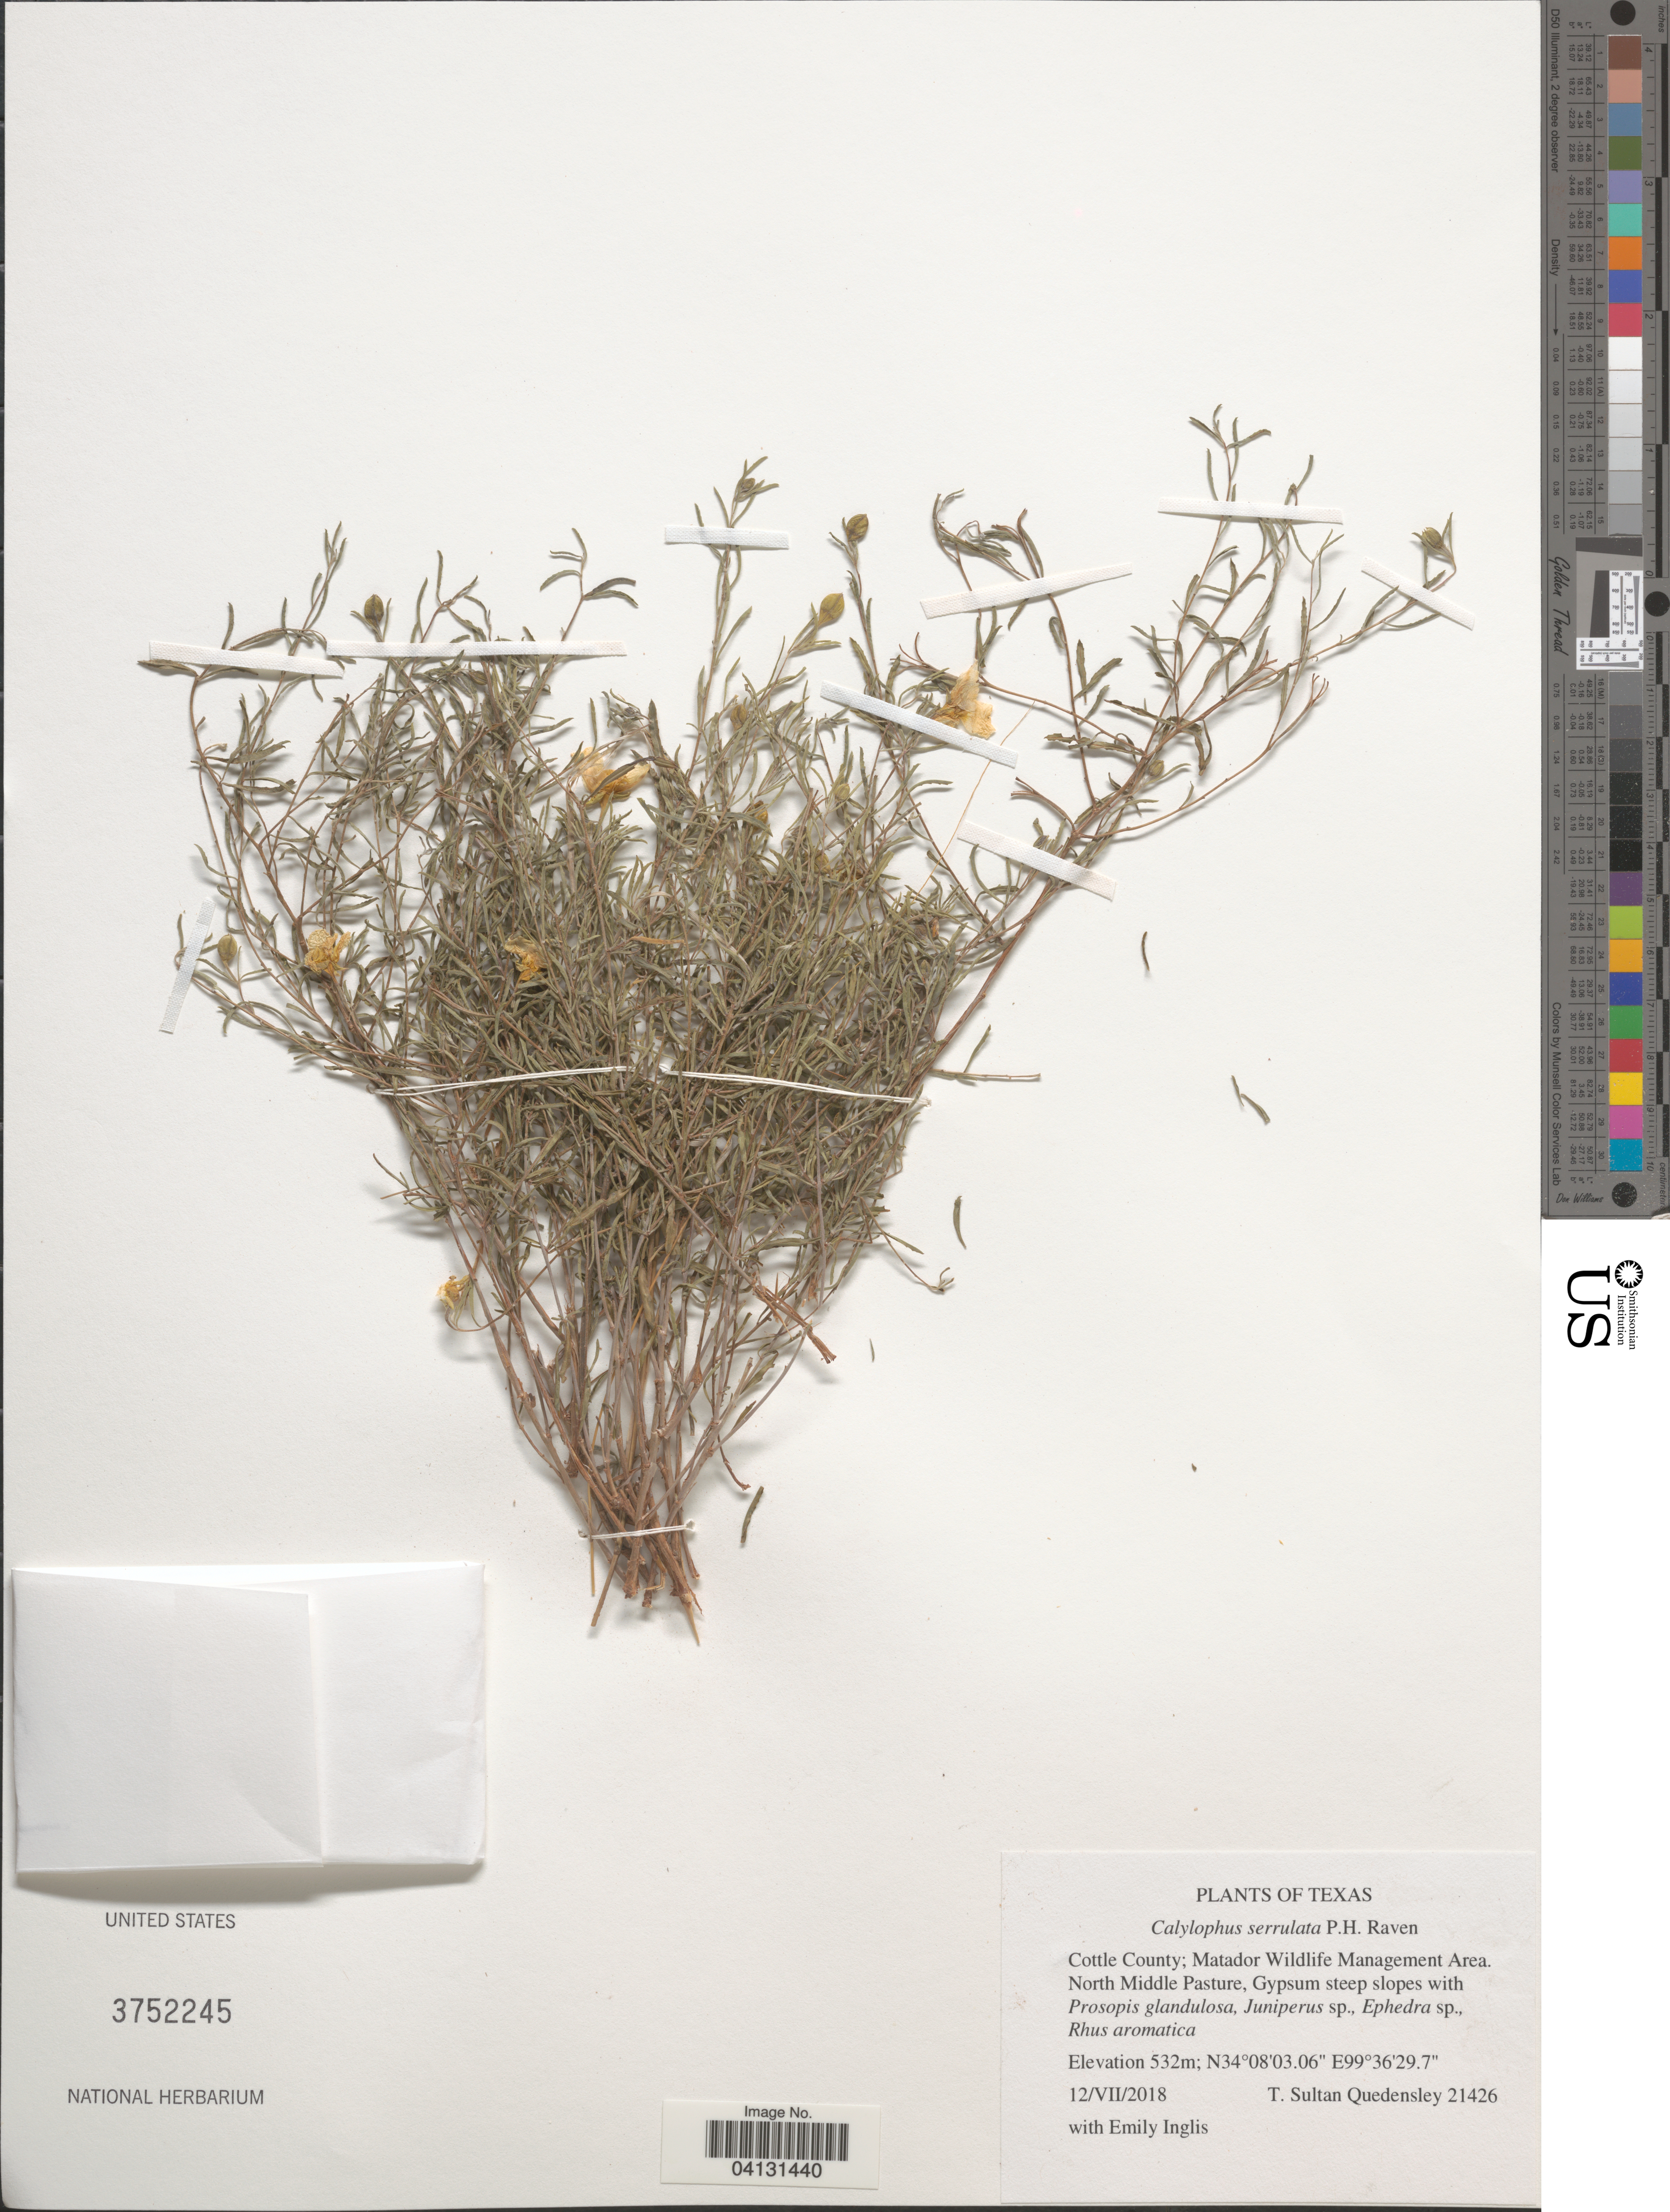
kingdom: Plantae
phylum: Tracheophyta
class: Magnoliopsida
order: Myrtales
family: Onagraceae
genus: Calylophus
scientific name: Calylophus serrulatus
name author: (Nutt.) P.H. Raven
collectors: T. S. Quedensley & E. Inglis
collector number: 21426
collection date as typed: Transcribed d/m/y: 12/7/2018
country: United States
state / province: Texas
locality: Cottle County; Matador Wildlife Management Area. North Middle Pasture.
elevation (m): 532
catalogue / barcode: US 3752245